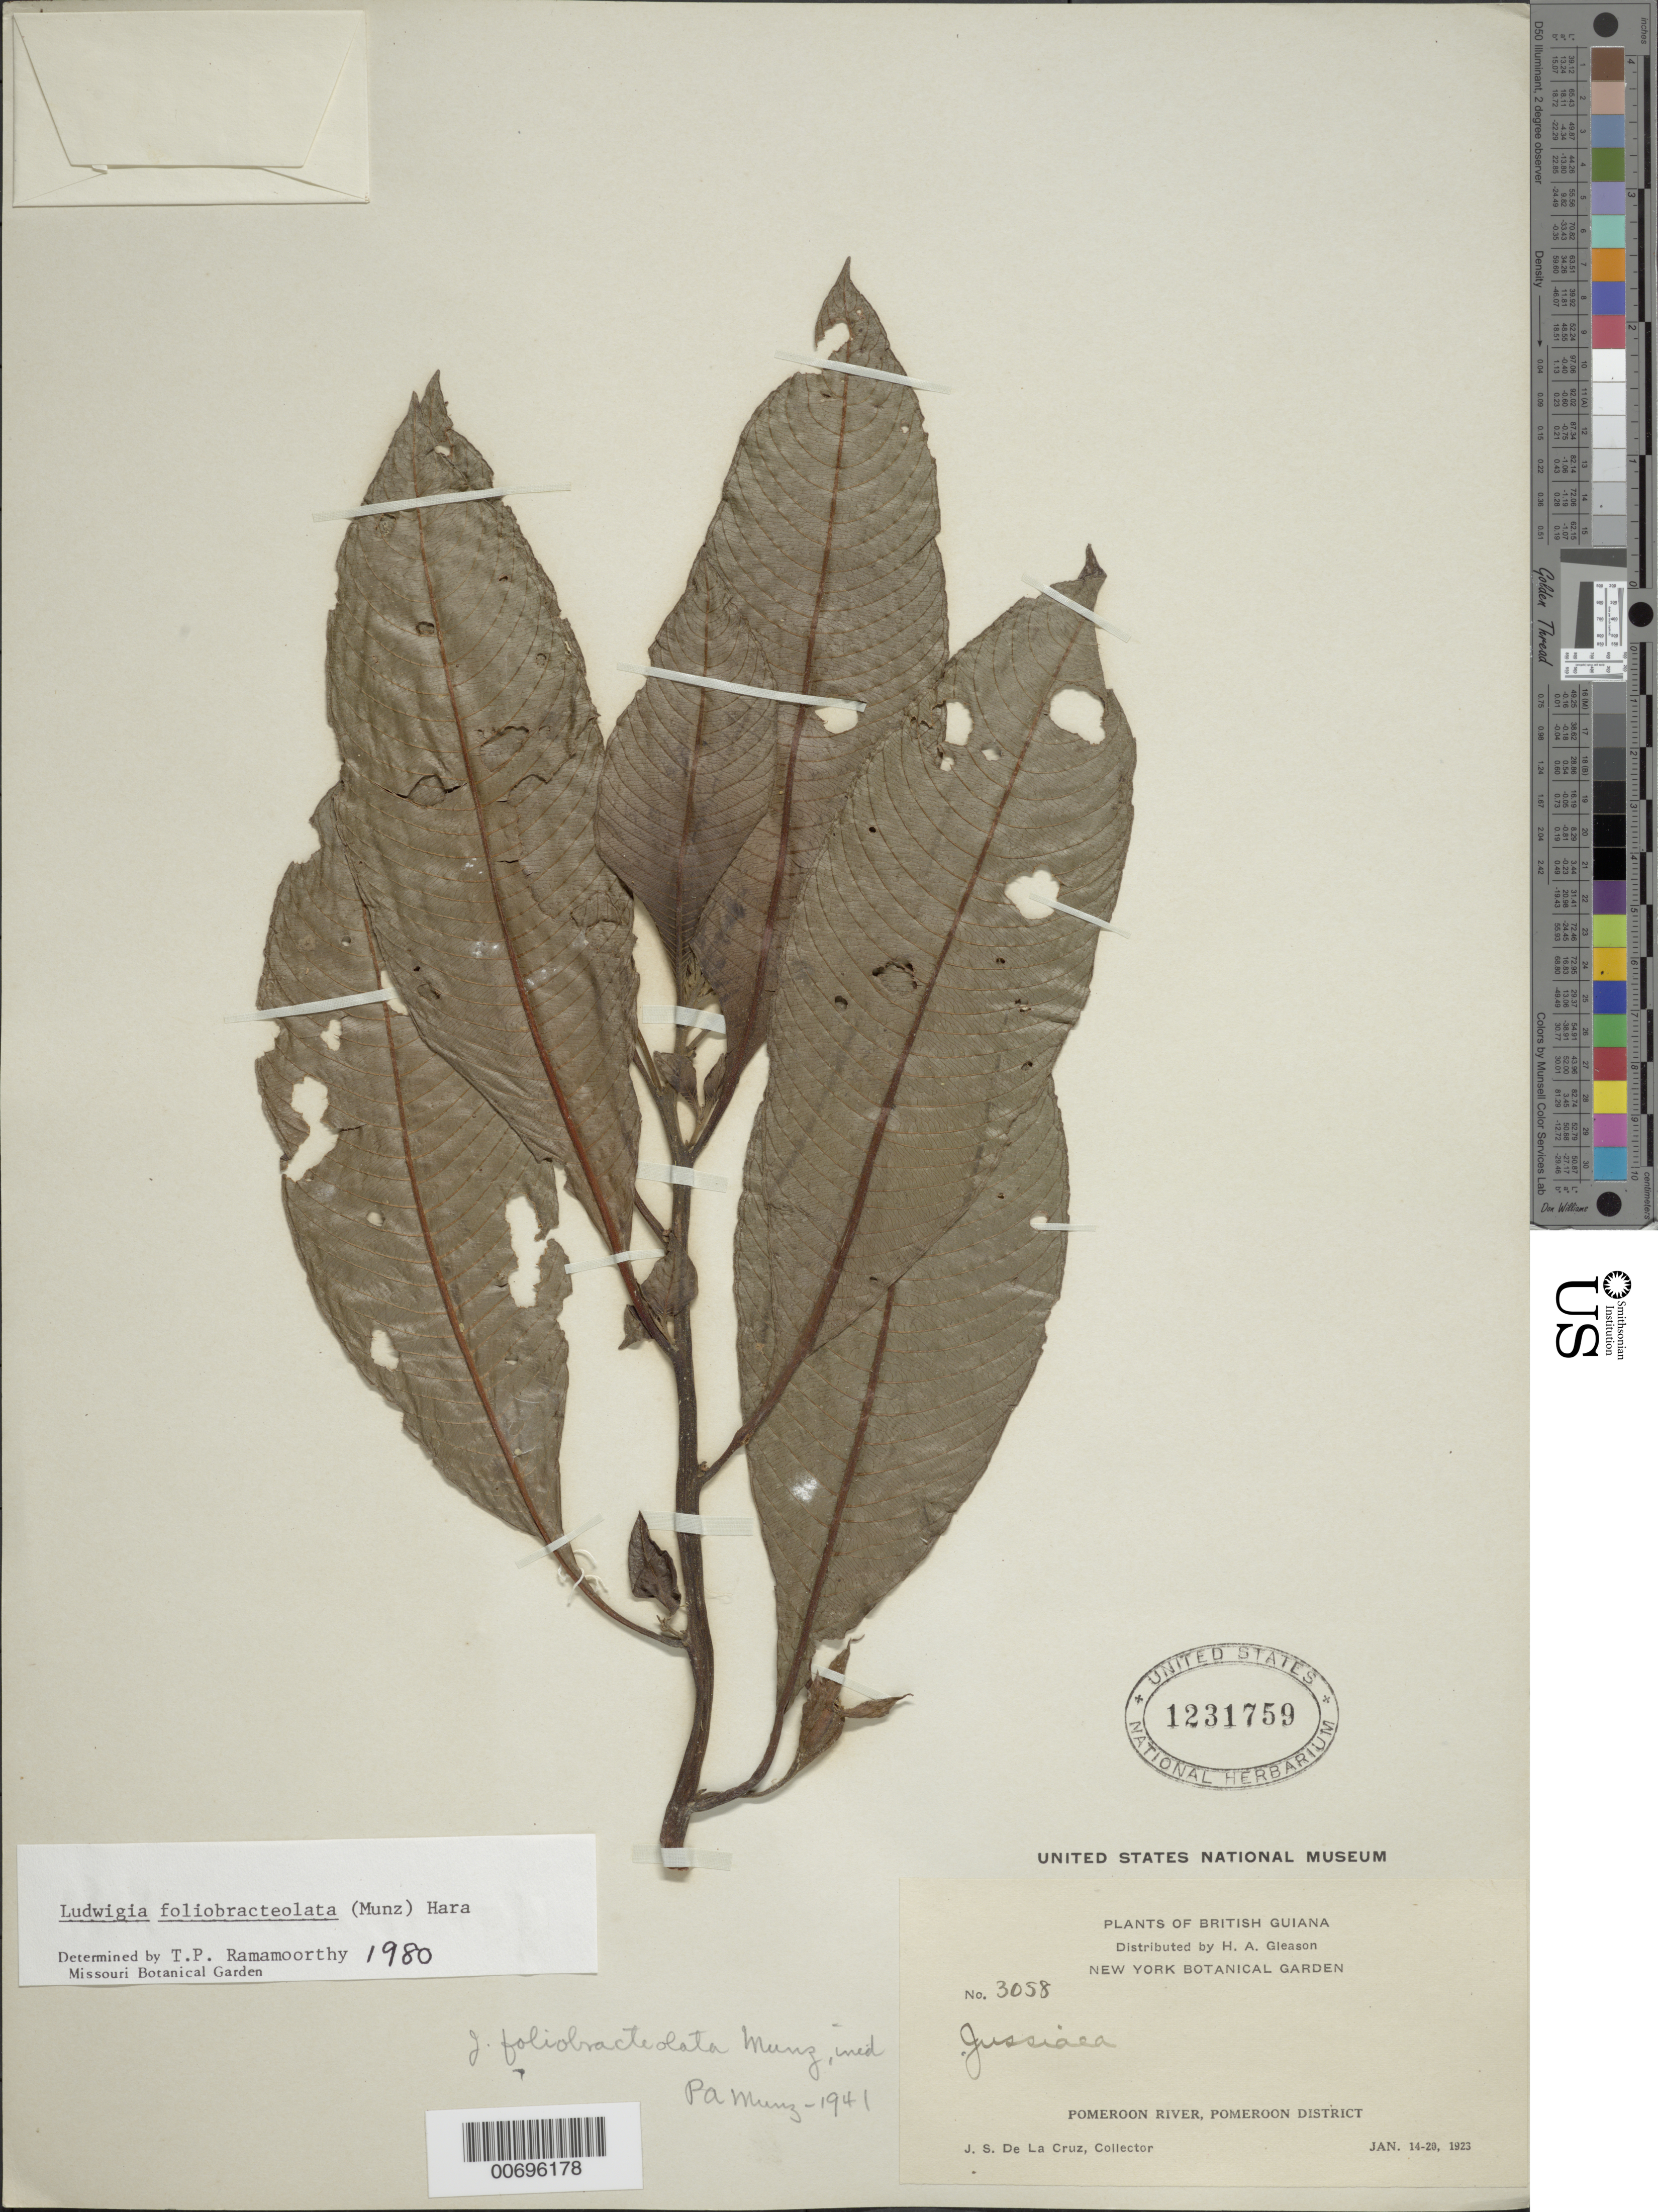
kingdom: Plantae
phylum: Tracheophyta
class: Magnoliopsida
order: Myrtales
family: Onagraceae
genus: Ludwigia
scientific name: Ludwigia foliobracteolata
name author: (Munz) H. Hara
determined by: Ramamoorthy, T. P.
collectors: J. S. de la Cruz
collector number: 3058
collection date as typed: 14-Jan-23 to 20-Jan-23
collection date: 1923-01-14/1923-01-20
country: Guyana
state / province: Pomeroon-Supenaam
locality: Pomeroon R.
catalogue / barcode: US 1231759